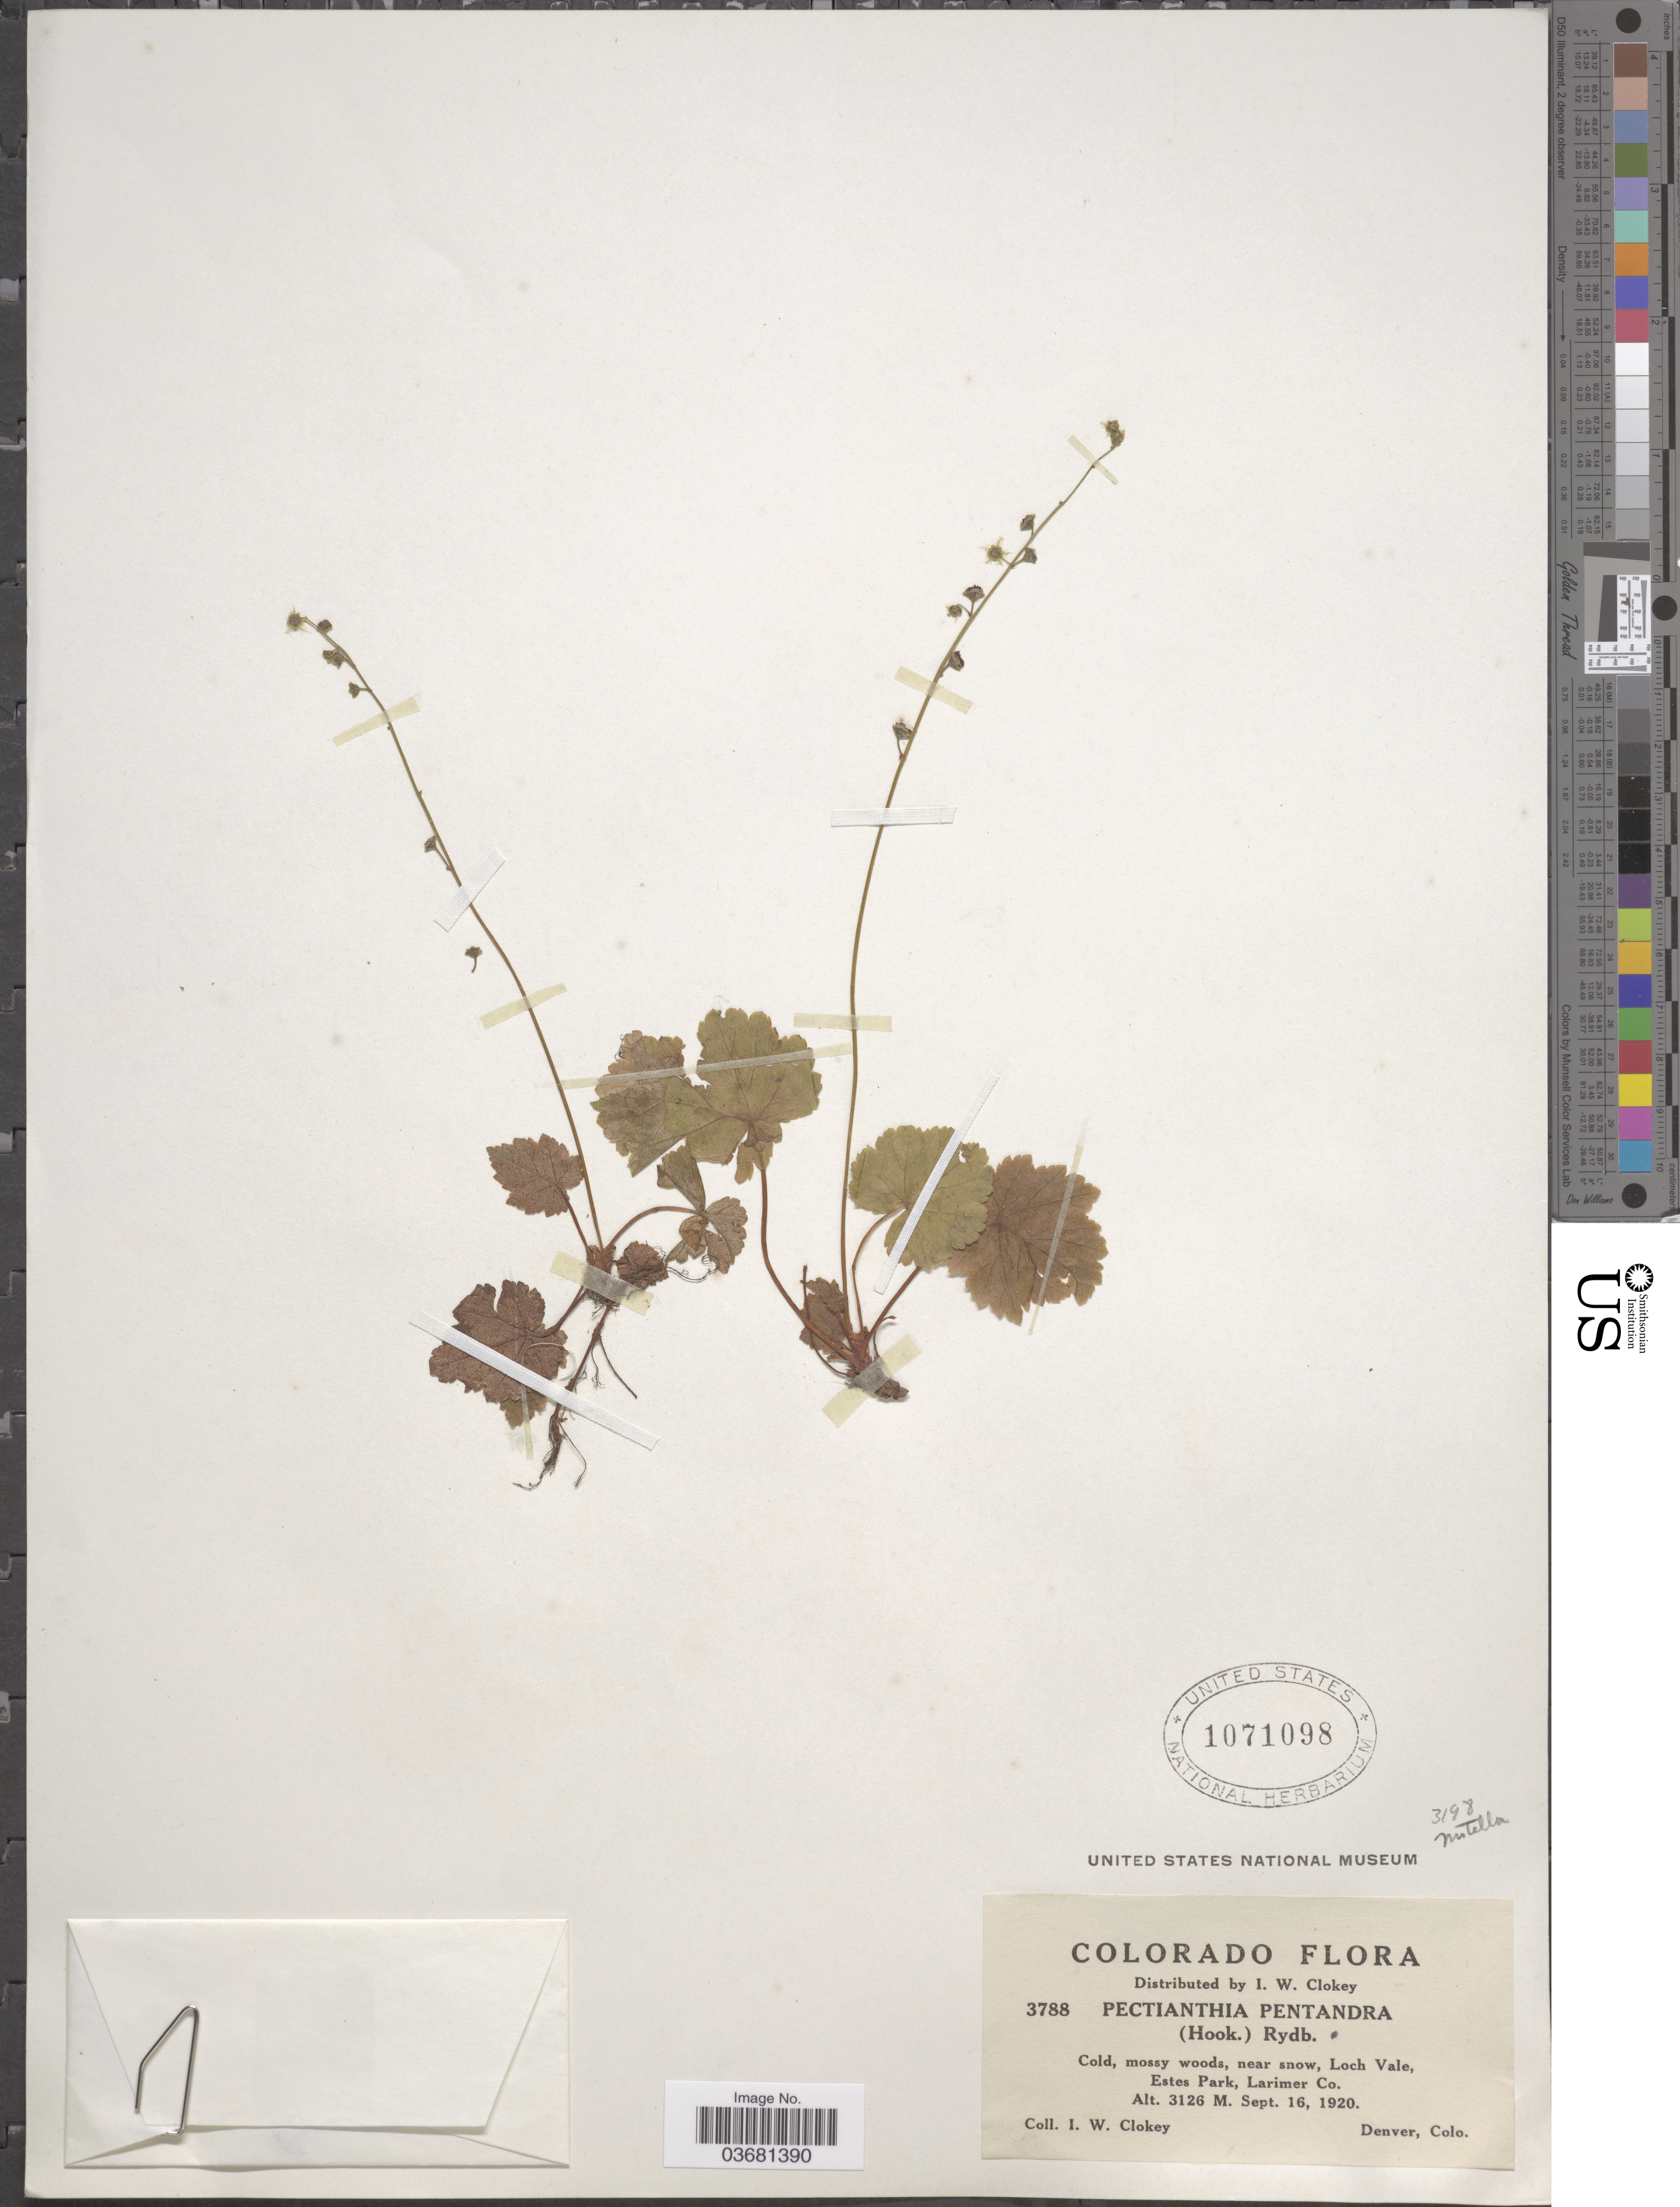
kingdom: Plantae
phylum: Tracheophyta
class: Magnoliopsida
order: Saxifragales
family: Saxifragaceae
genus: Mitella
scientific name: Mitella pentandra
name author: Hook.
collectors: I. W. Clokey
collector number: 3788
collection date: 1920-09-16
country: United States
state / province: Colorado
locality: Cold, mossy woods, near snow, Loch Vale, Estes Park, Larimer Co.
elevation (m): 3126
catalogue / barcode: US 1071098